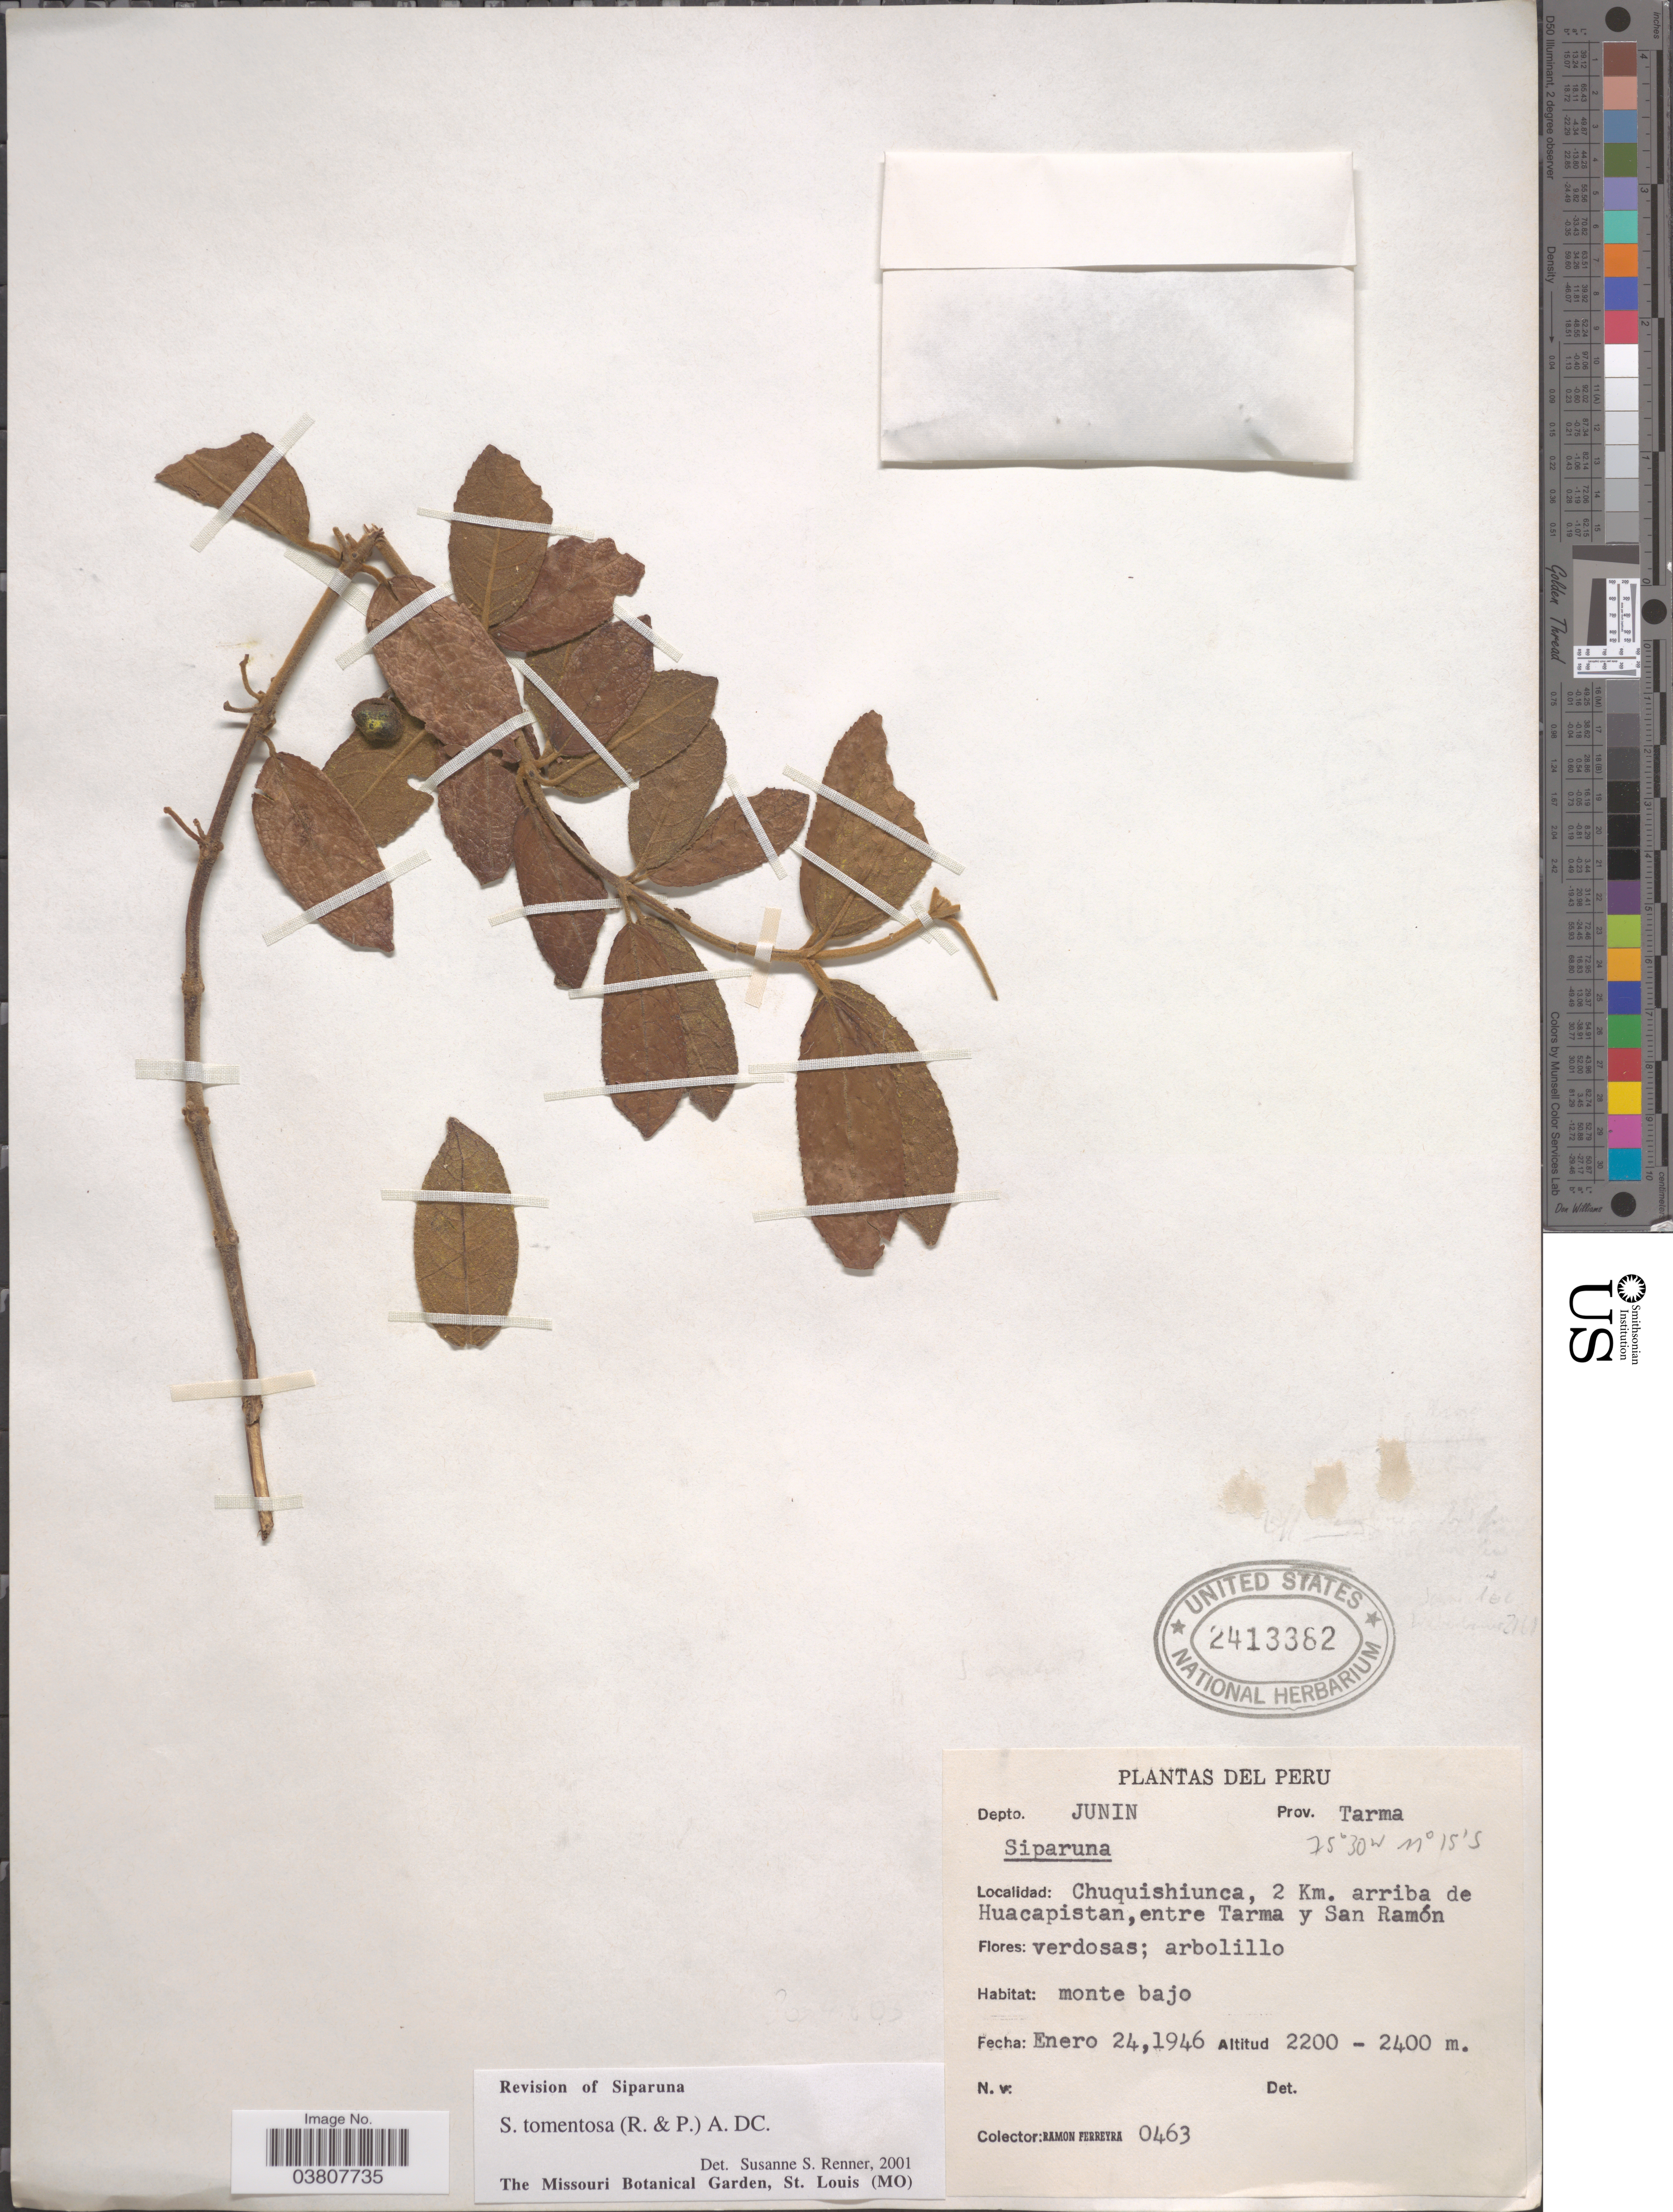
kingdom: Plantae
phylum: Tracheophyta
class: Magnoliopsida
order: Laurales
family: Siparunaceae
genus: Siparuna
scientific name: Siparuna tomentosa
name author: Perkins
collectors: R. A. Ferreyra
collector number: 0463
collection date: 1946-01-24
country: Peru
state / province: Junín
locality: Dept. Junin. Prov. Tarma. Chuquishiunca, 2 Km. arriba de Huacapistan, entre Tarma y San Ramón.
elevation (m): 2200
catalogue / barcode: US 2413382